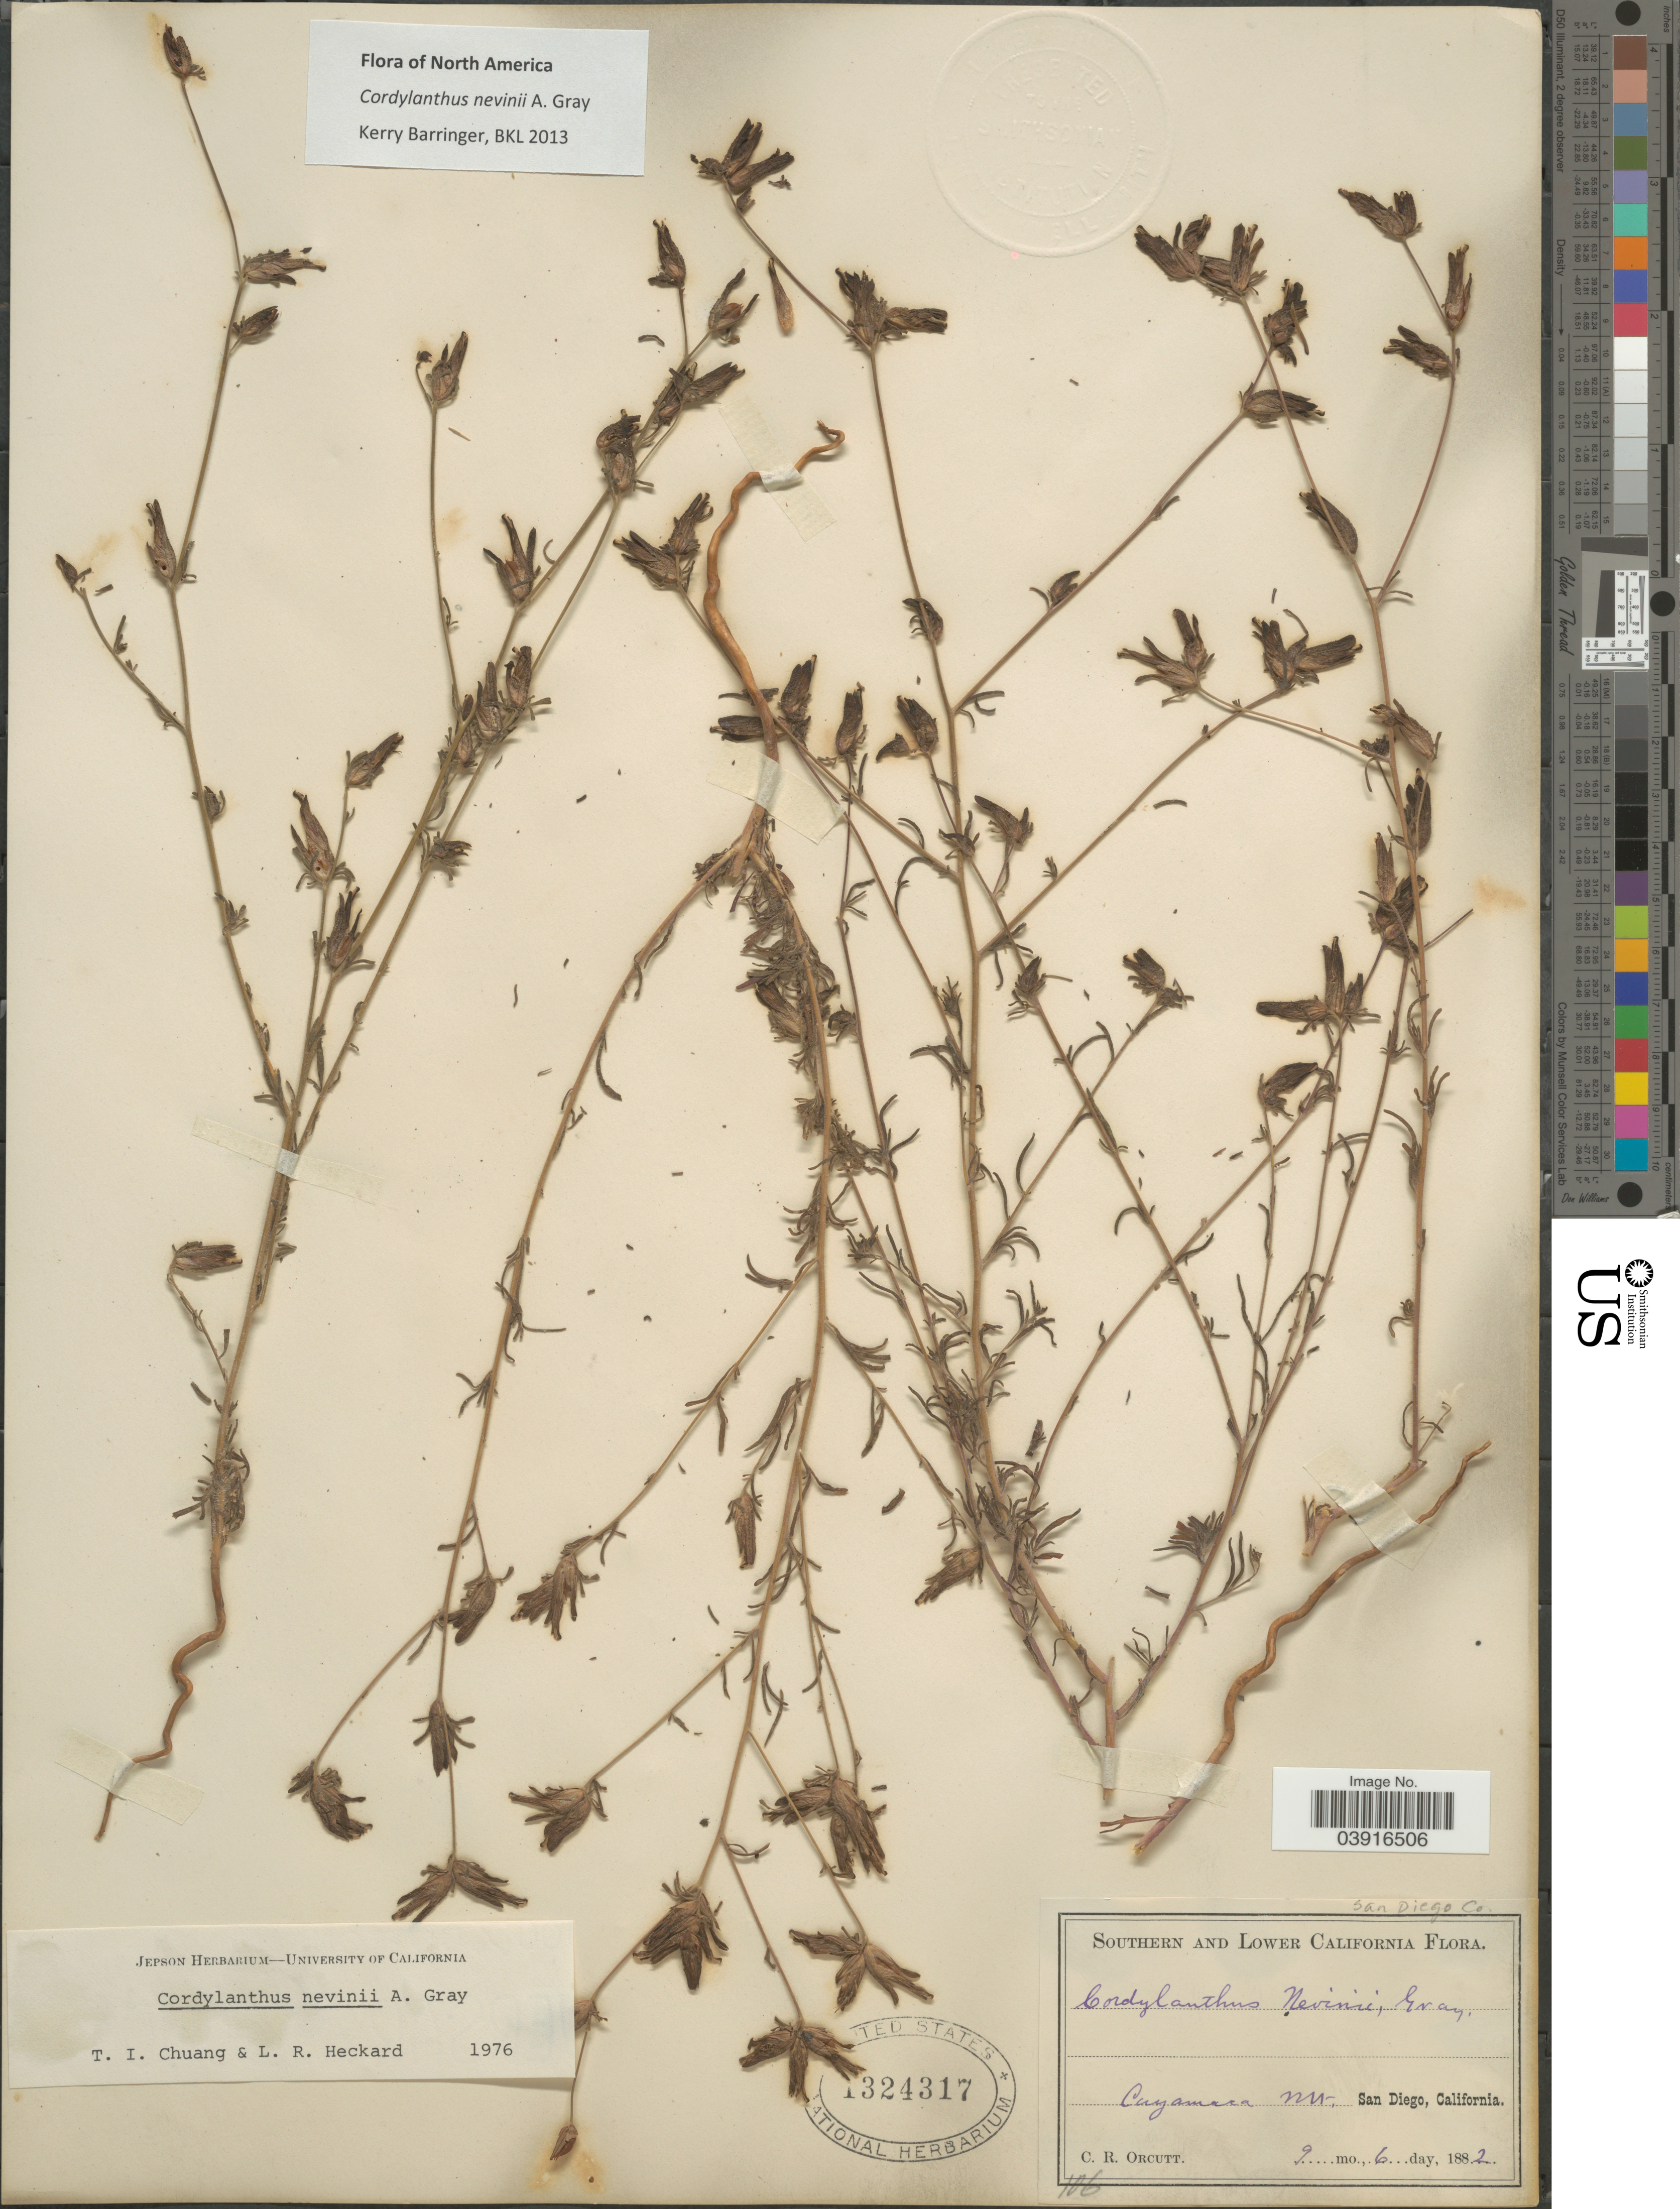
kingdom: Plantae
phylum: Tracheophyta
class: Magnoliopsida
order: Lamiales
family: Orobanchaceae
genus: Cordylanthus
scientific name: Cordylanthus nevinii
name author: A. Gray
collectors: C. R. Orcutt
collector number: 106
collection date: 1882-09-06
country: United States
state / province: California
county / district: San Diego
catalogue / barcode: US 1324317